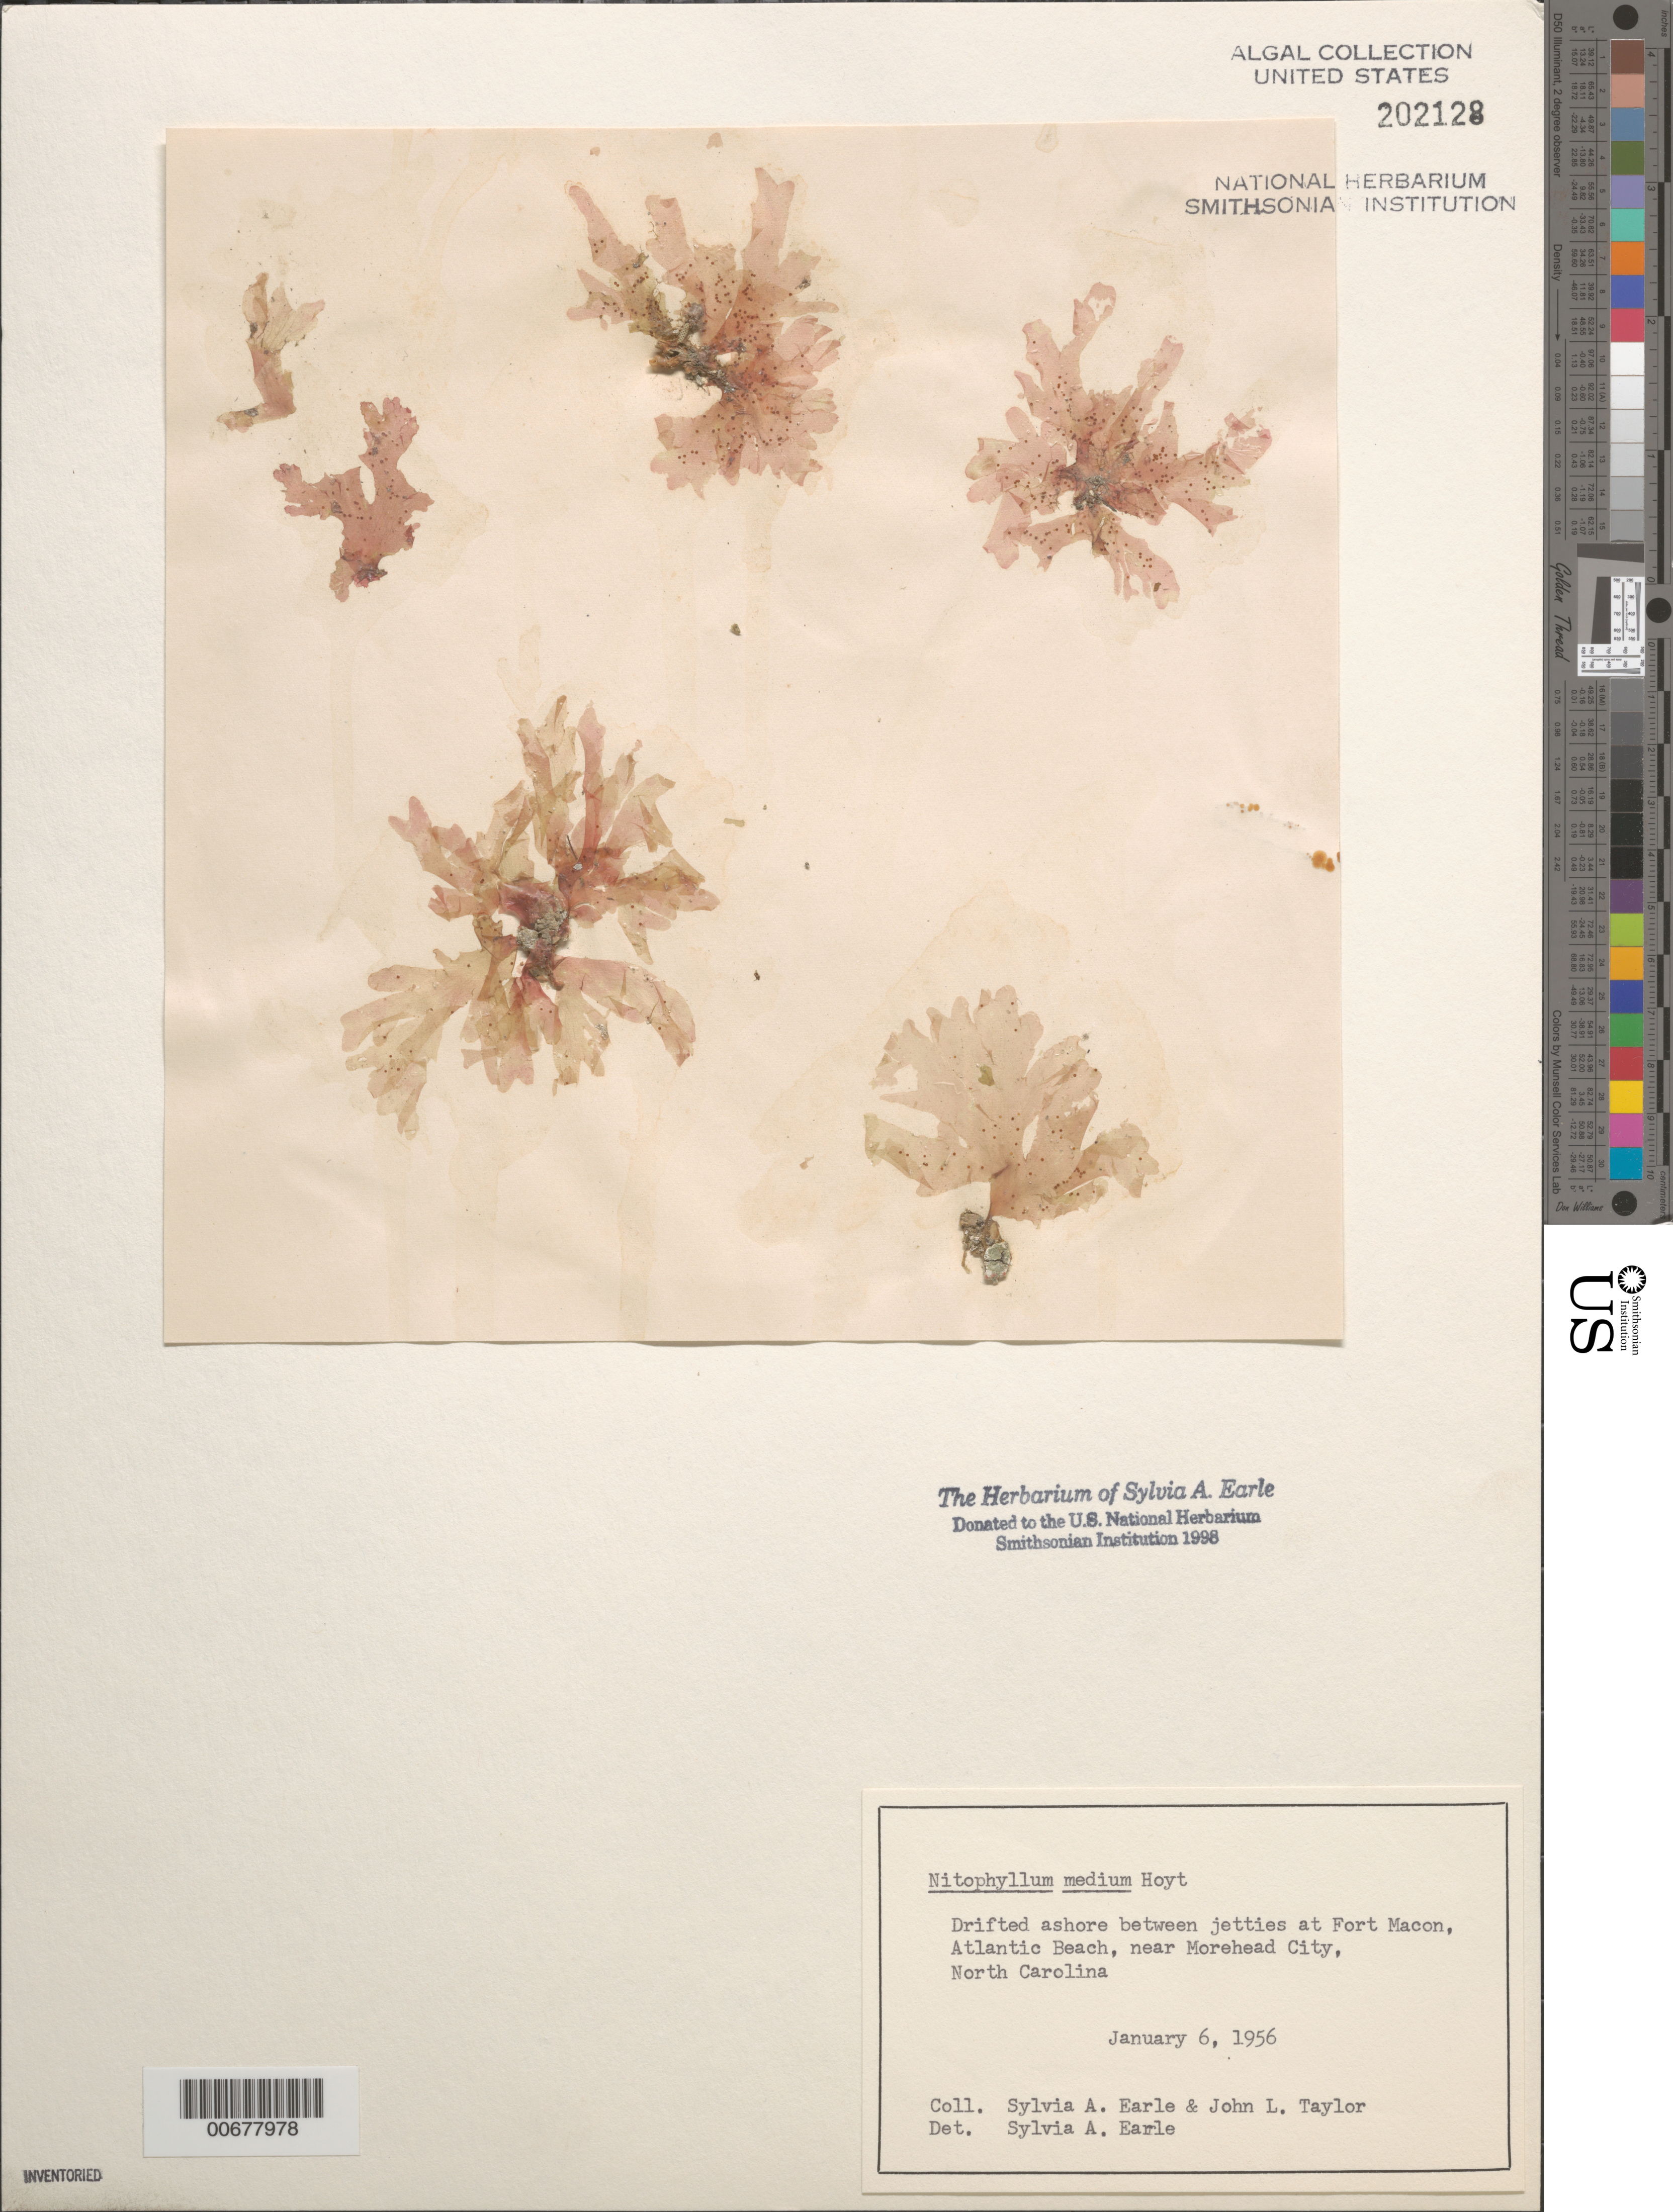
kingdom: Plantae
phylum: Rhodophyta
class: Florideophyceae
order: Ceramiales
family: Delesseriaceae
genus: Radicilingua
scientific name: Radicilingua media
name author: (Hoyt) Wolf et al.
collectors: S. A. Earle & J. L. Taylor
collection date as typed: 06 Jan 1956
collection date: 1956-01-06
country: United States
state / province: North Carolina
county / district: Carteret County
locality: Atlantic Beach, near Morehead City, between jetties at Fort Macon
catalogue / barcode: US 202128